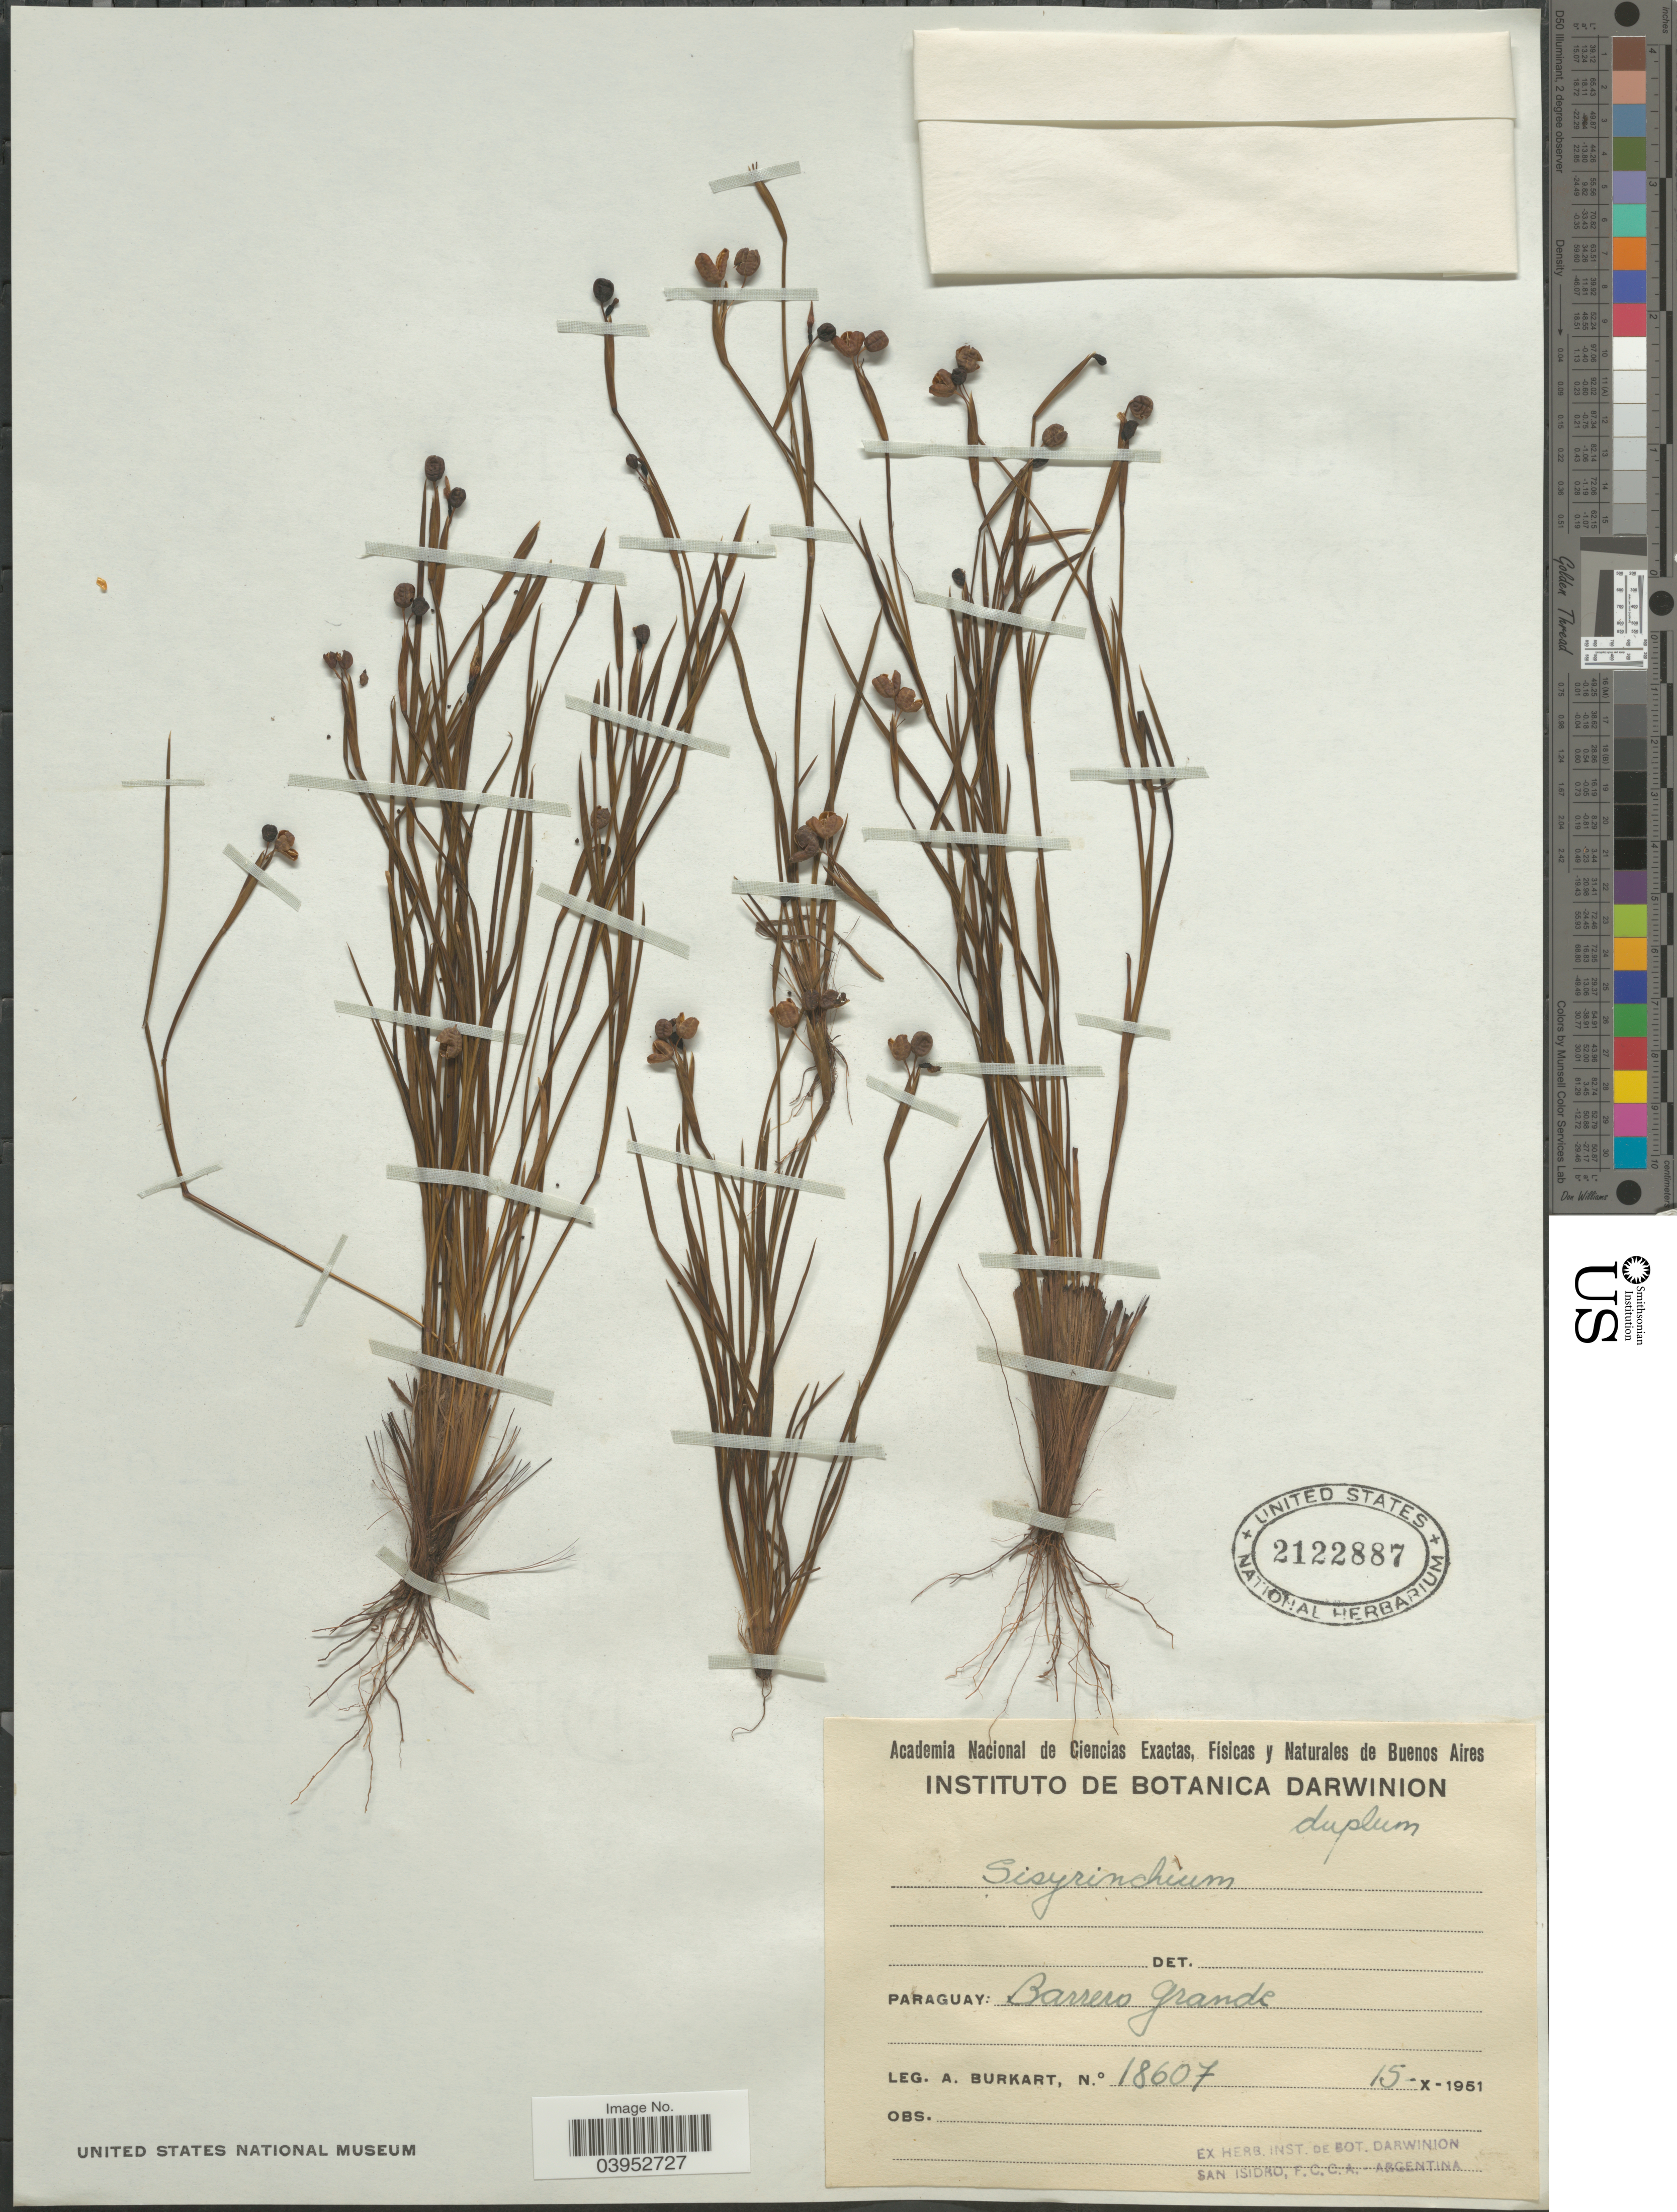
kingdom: Plantae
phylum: Tracheophyta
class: Liliopsida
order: Asparagales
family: Iridaceae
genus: Sisyrinchium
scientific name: Sisyrinchium sp.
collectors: A. E. Burkart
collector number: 18607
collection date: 1951-10-15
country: Paraguay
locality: Barrero Grande.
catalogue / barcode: US 2122887